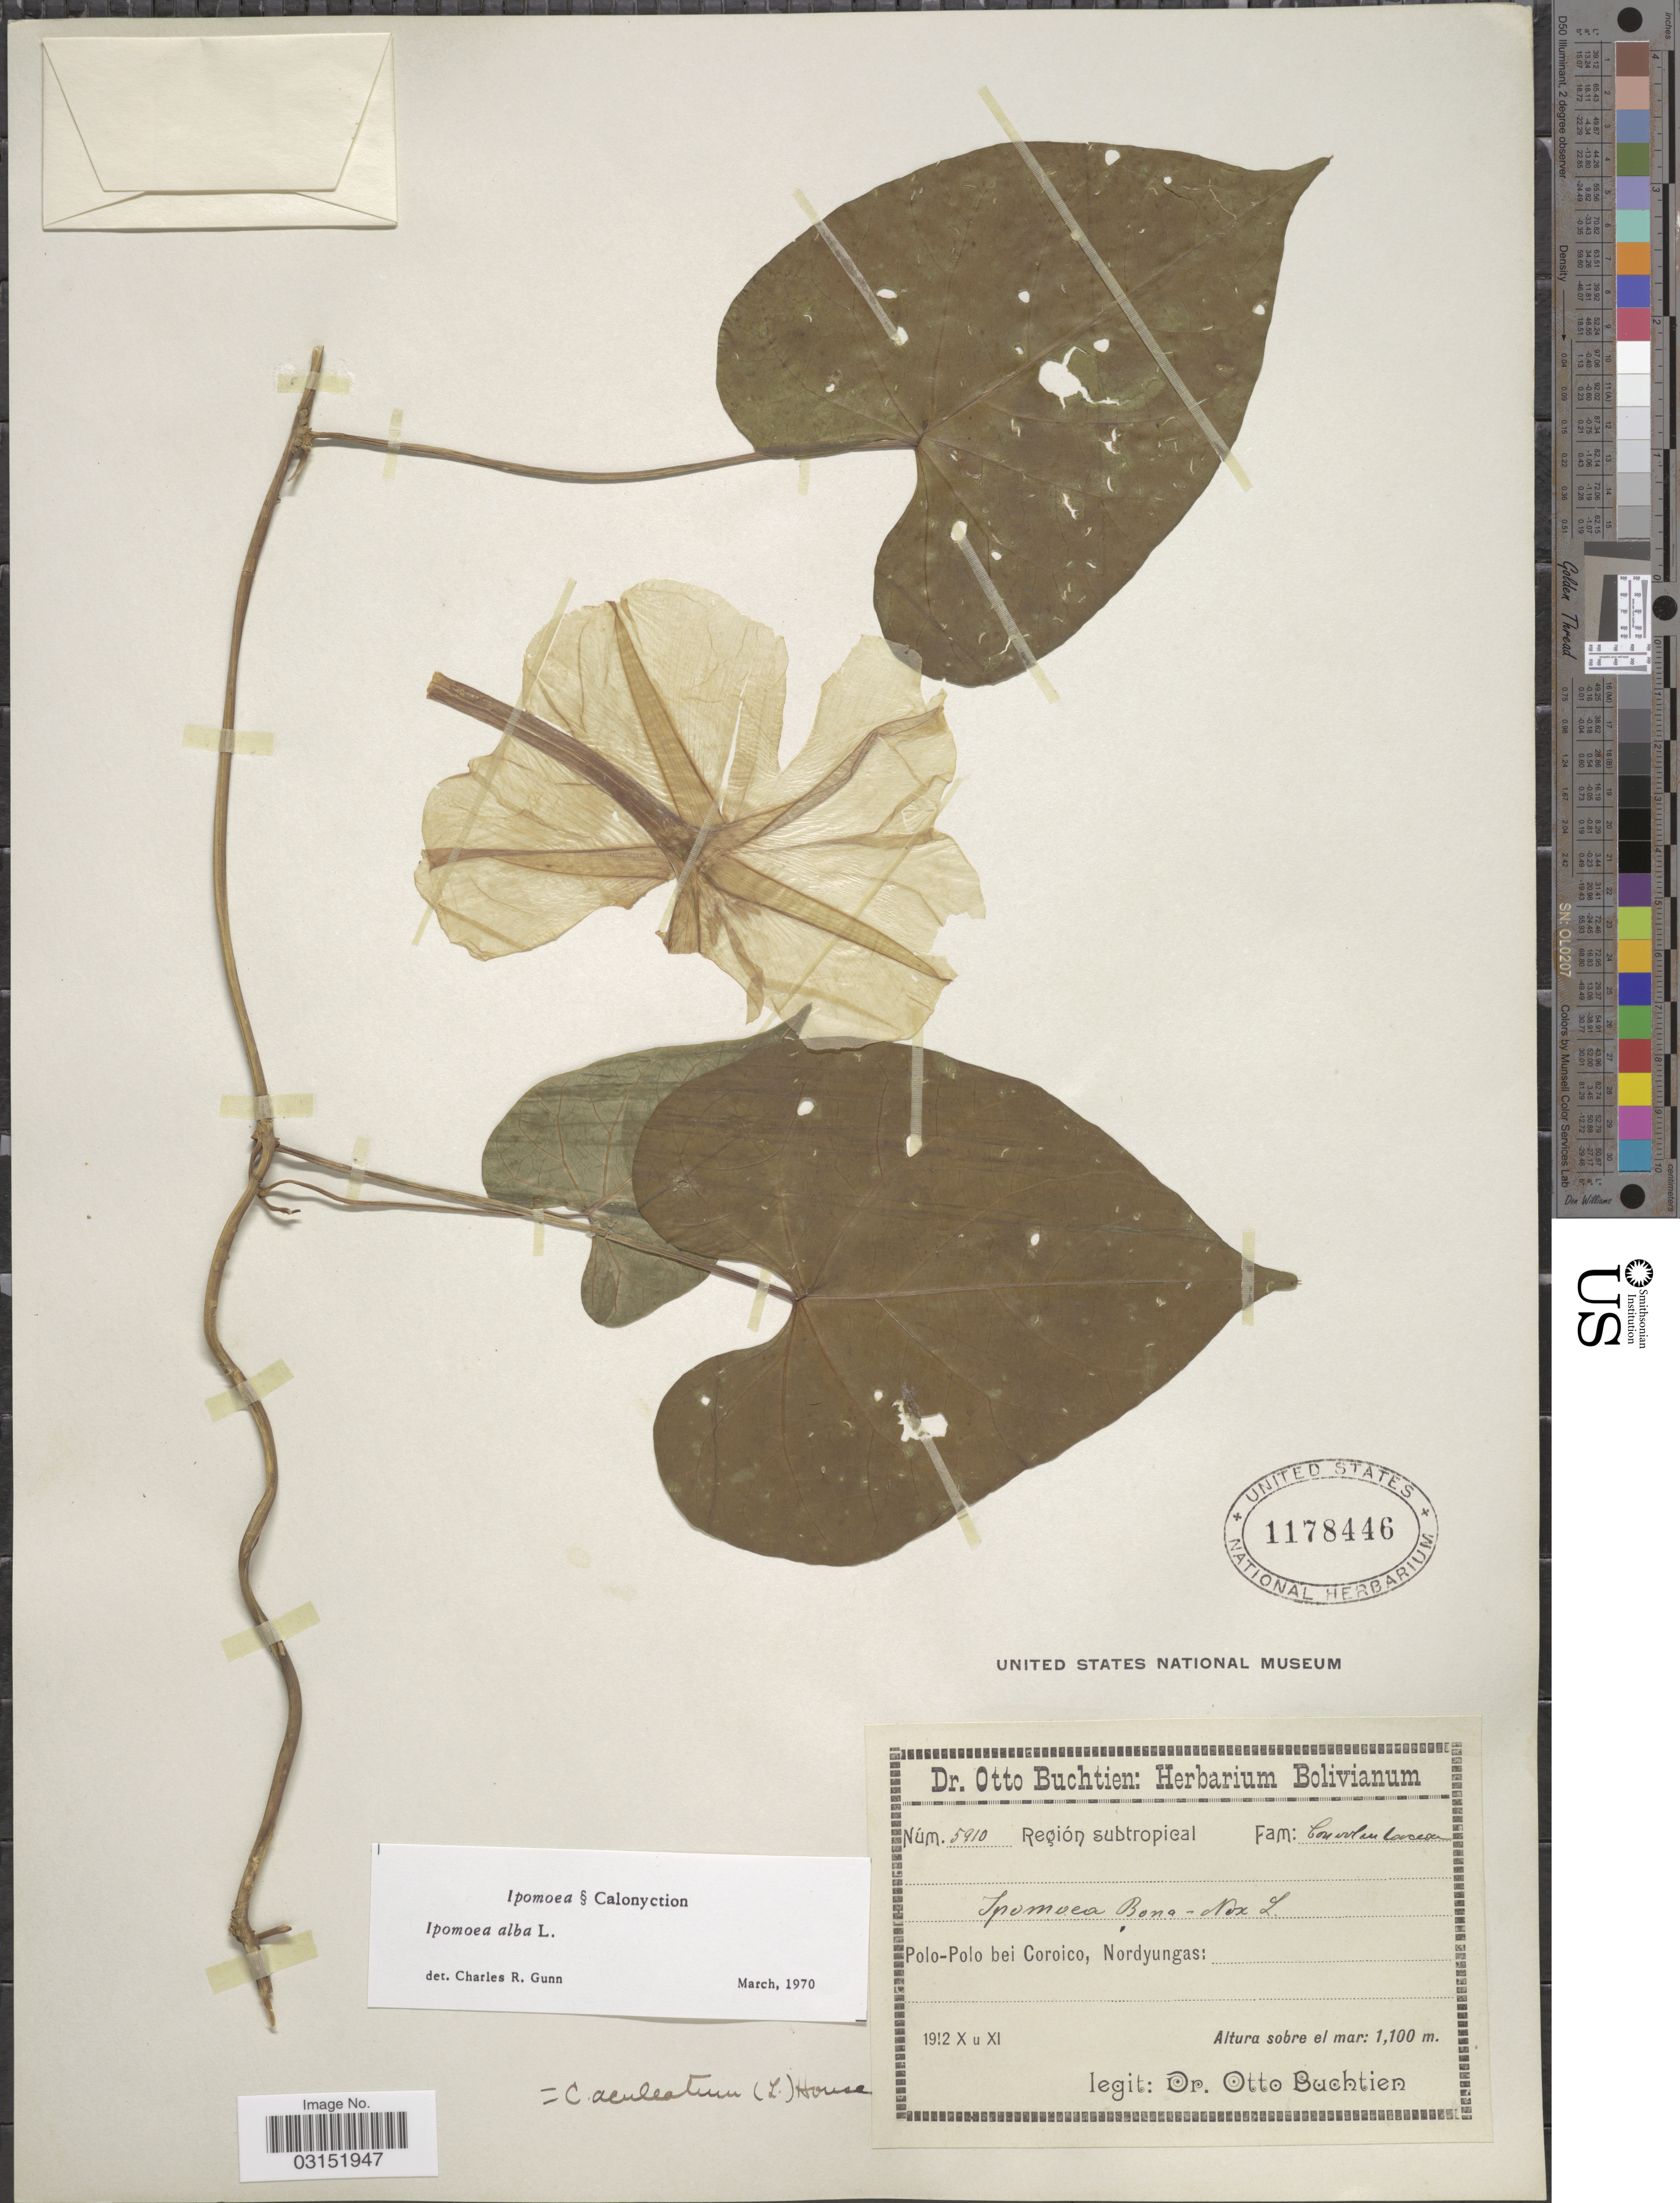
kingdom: Plantae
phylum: Tracheophyta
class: Magnoliopsida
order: Solanales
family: Convolvulaceae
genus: Ipomoea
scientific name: Ipomoea alba L.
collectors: O. Buchtien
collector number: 5910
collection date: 1912-10/1912-11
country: Bolivia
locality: Región subtropical, Polo-Polo bei Coroico, Nordyungas.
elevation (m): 1100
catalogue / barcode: US 1178446